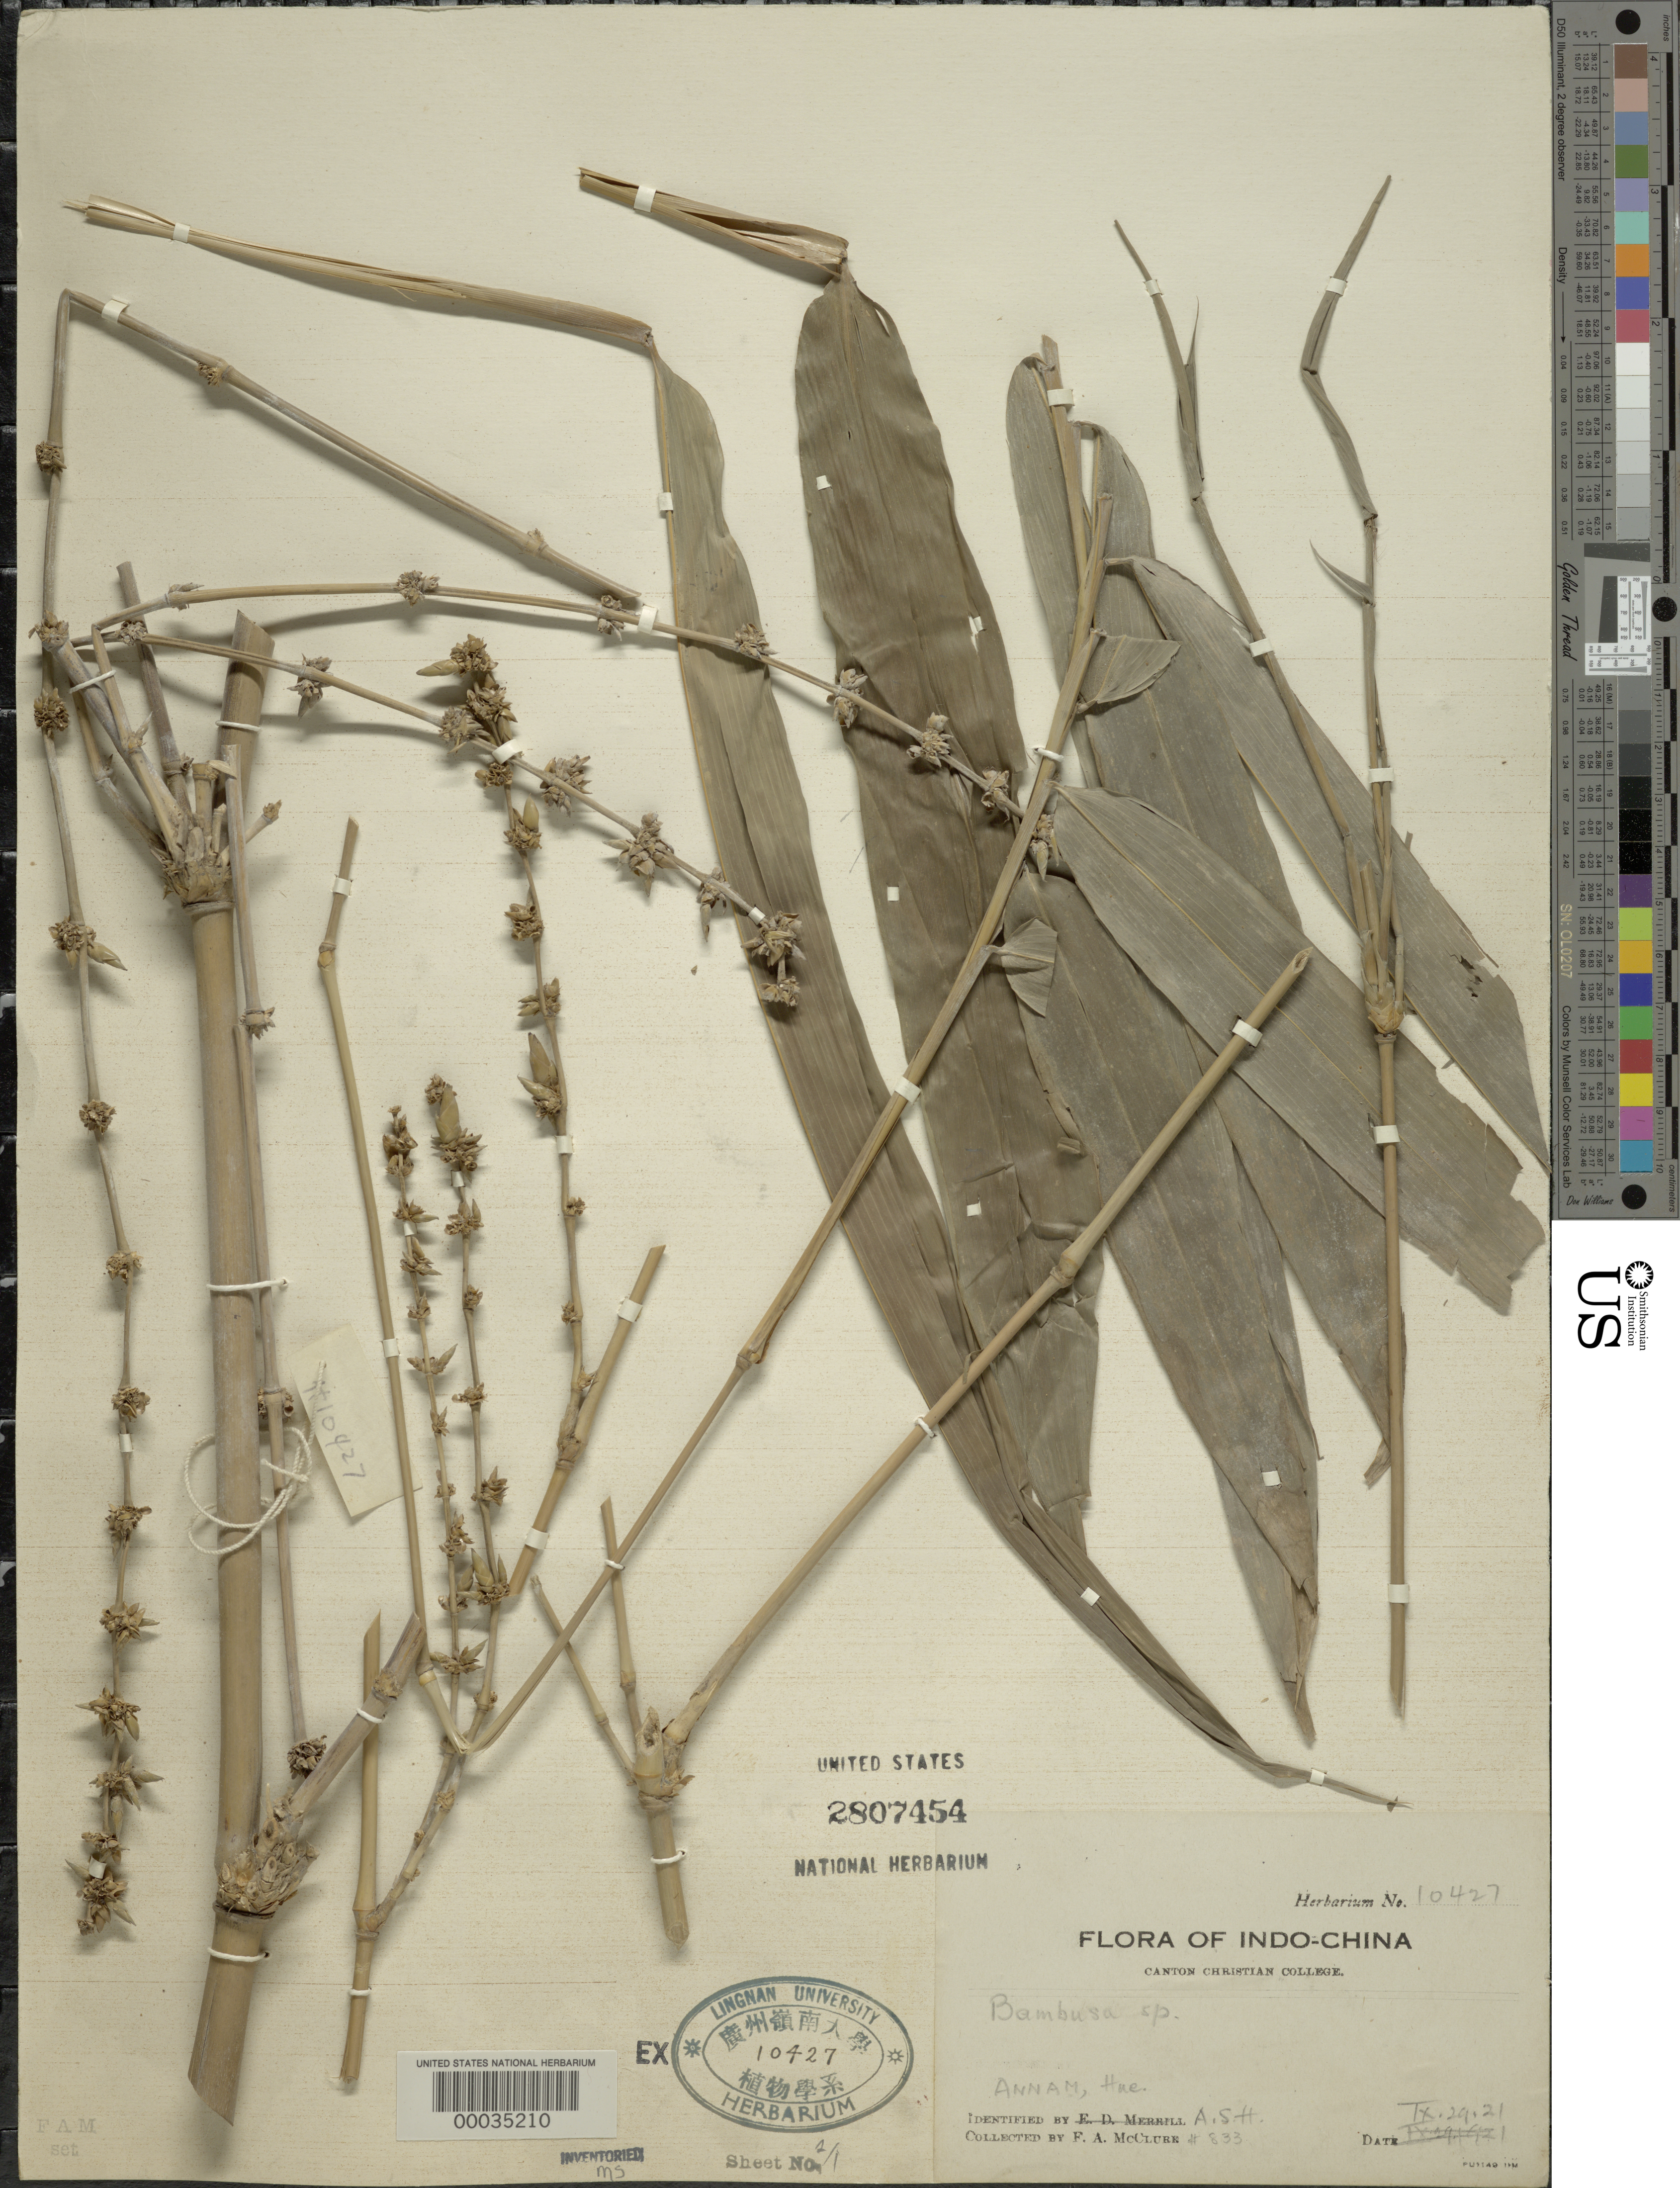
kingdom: Plantae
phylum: Tracheophyta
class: Liliopsida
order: Poales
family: Poaceae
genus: Bambusa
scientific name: Bambusa sp.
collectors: F. A. McClure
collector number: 833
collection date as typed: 29 Sep 1921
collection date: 1921-09-29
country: Vietnam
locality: Flora of Indo-China, Hue, Annam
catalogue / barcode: US 2807454